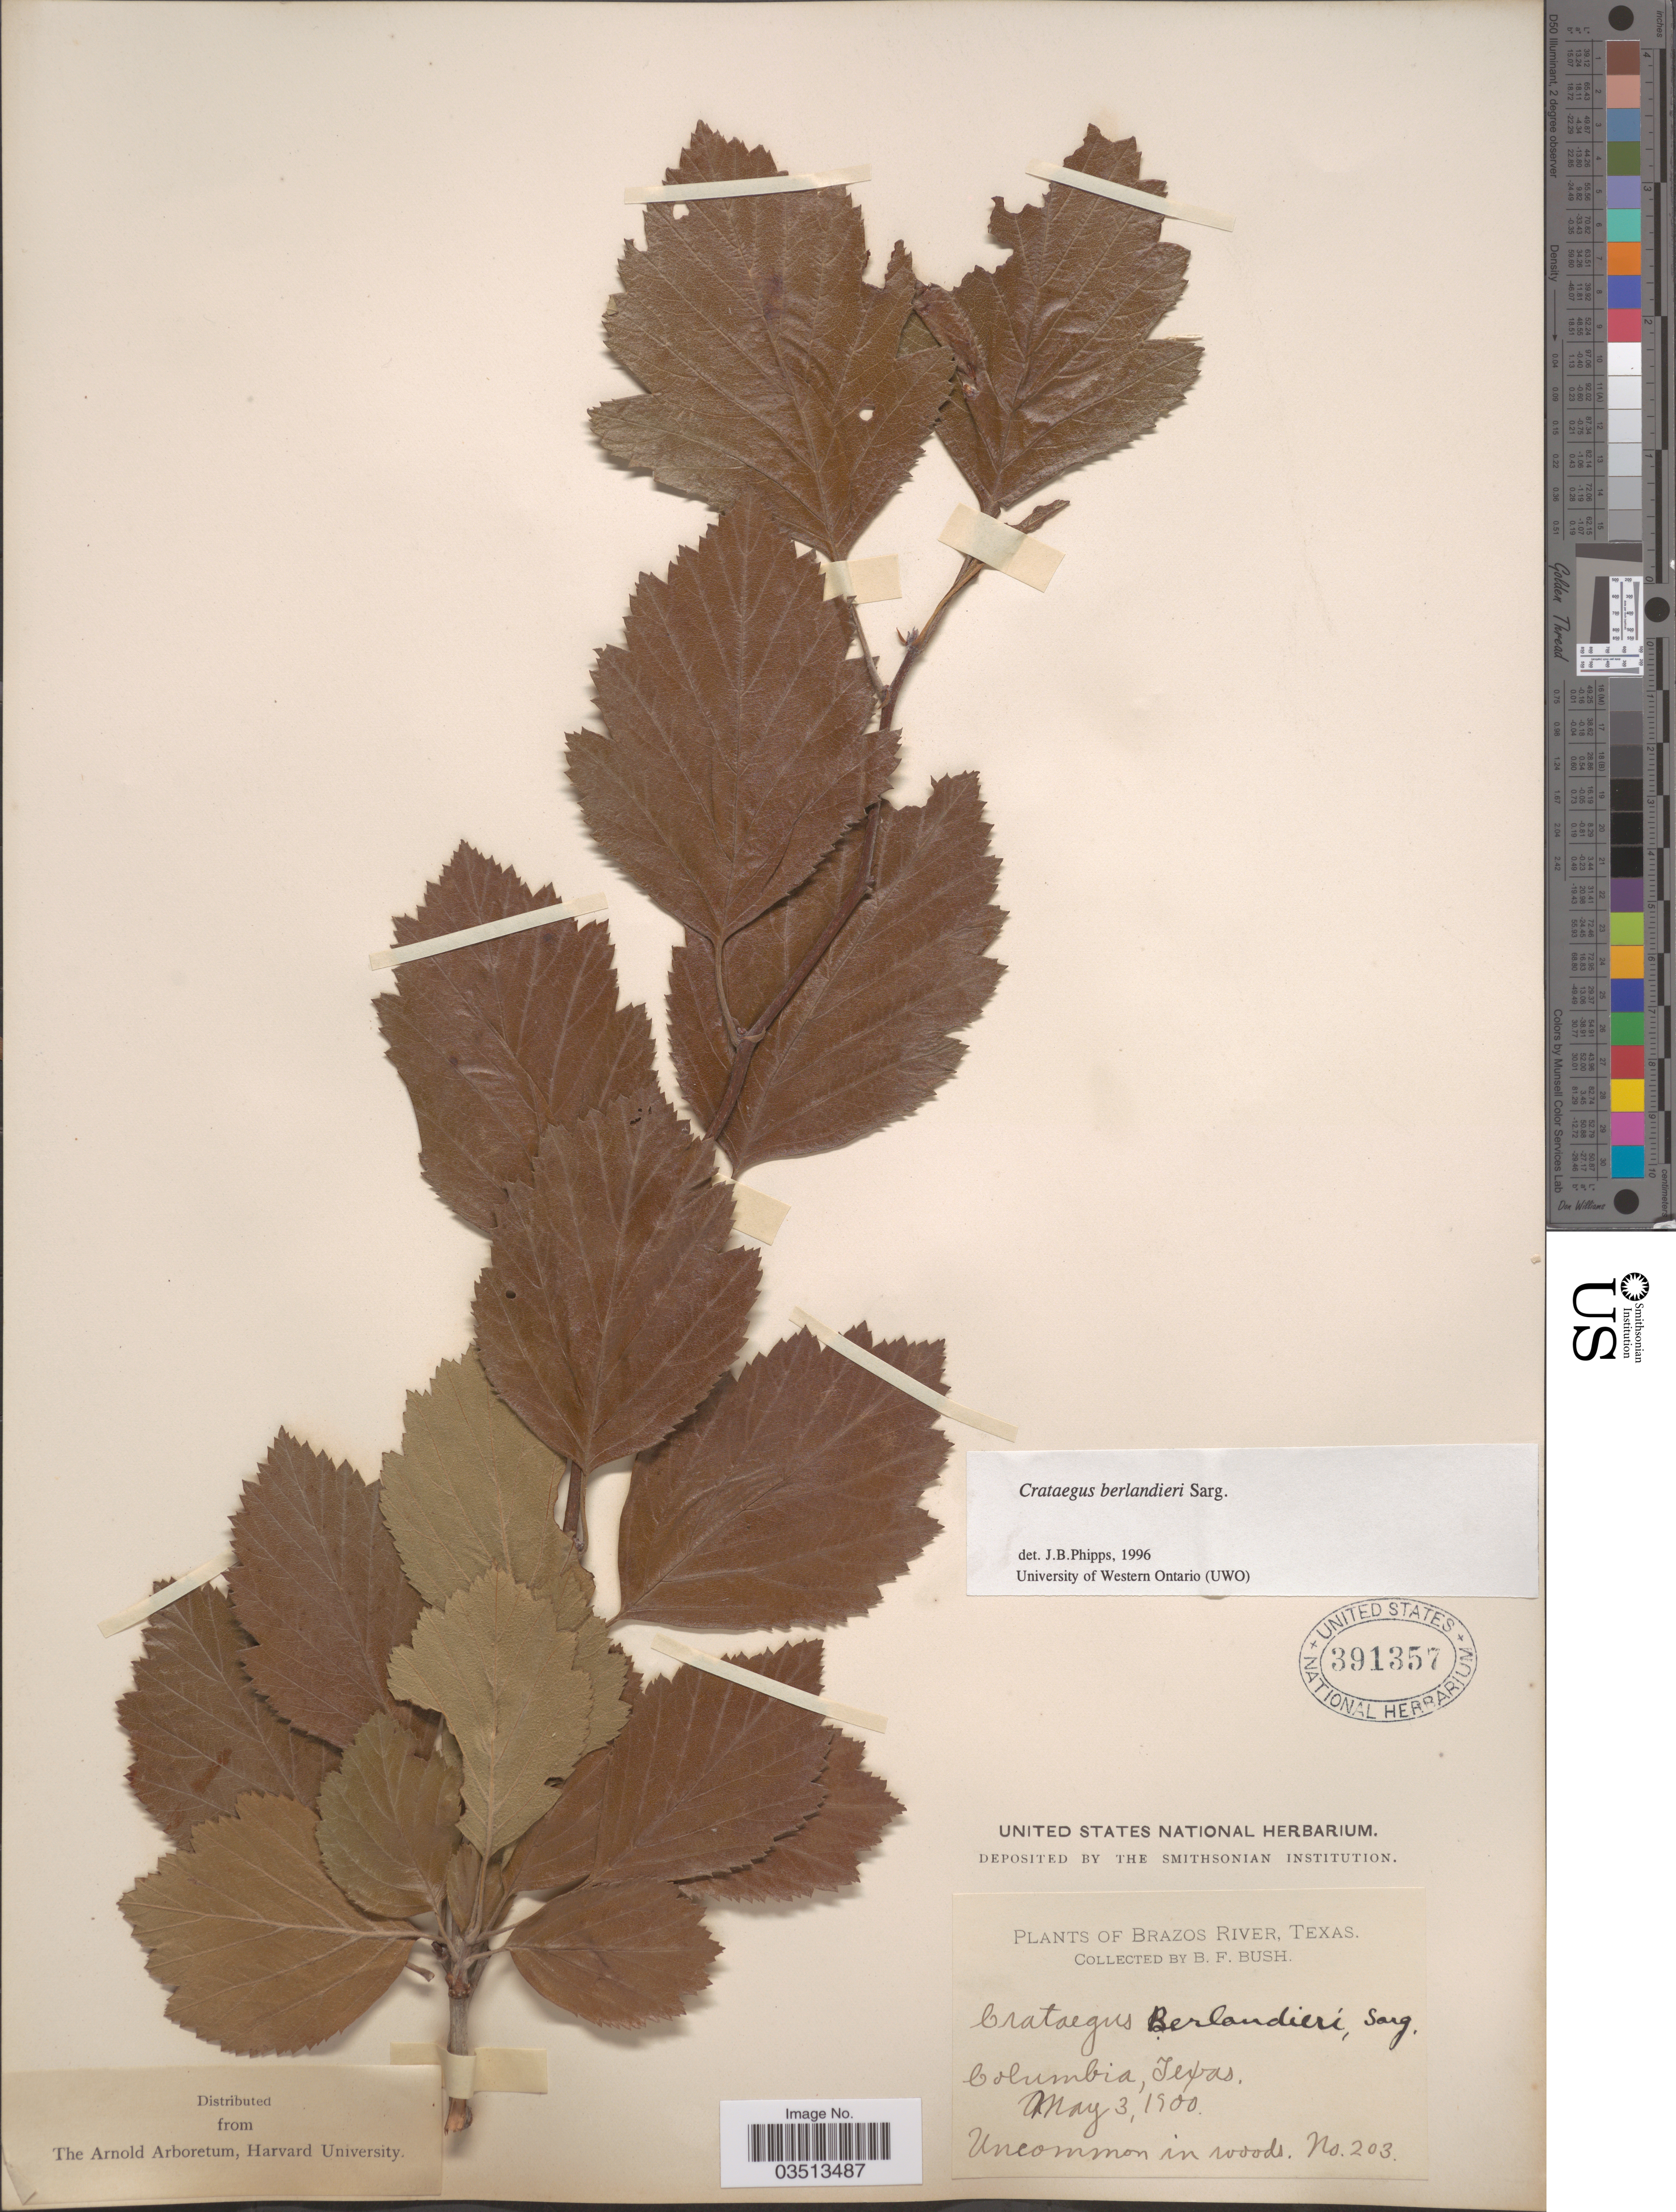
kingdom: Plantae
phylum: Tracheophyta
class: Magnoliopsida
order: Rosales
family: Rosaceae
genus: Crataegus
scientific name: Crataegus berlandieri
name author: Sarg.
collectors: B. F. Bush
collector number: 203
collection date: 1900-05-03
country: United States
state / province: Texas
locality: Brazos River. Columbia.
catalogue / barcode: US 391357